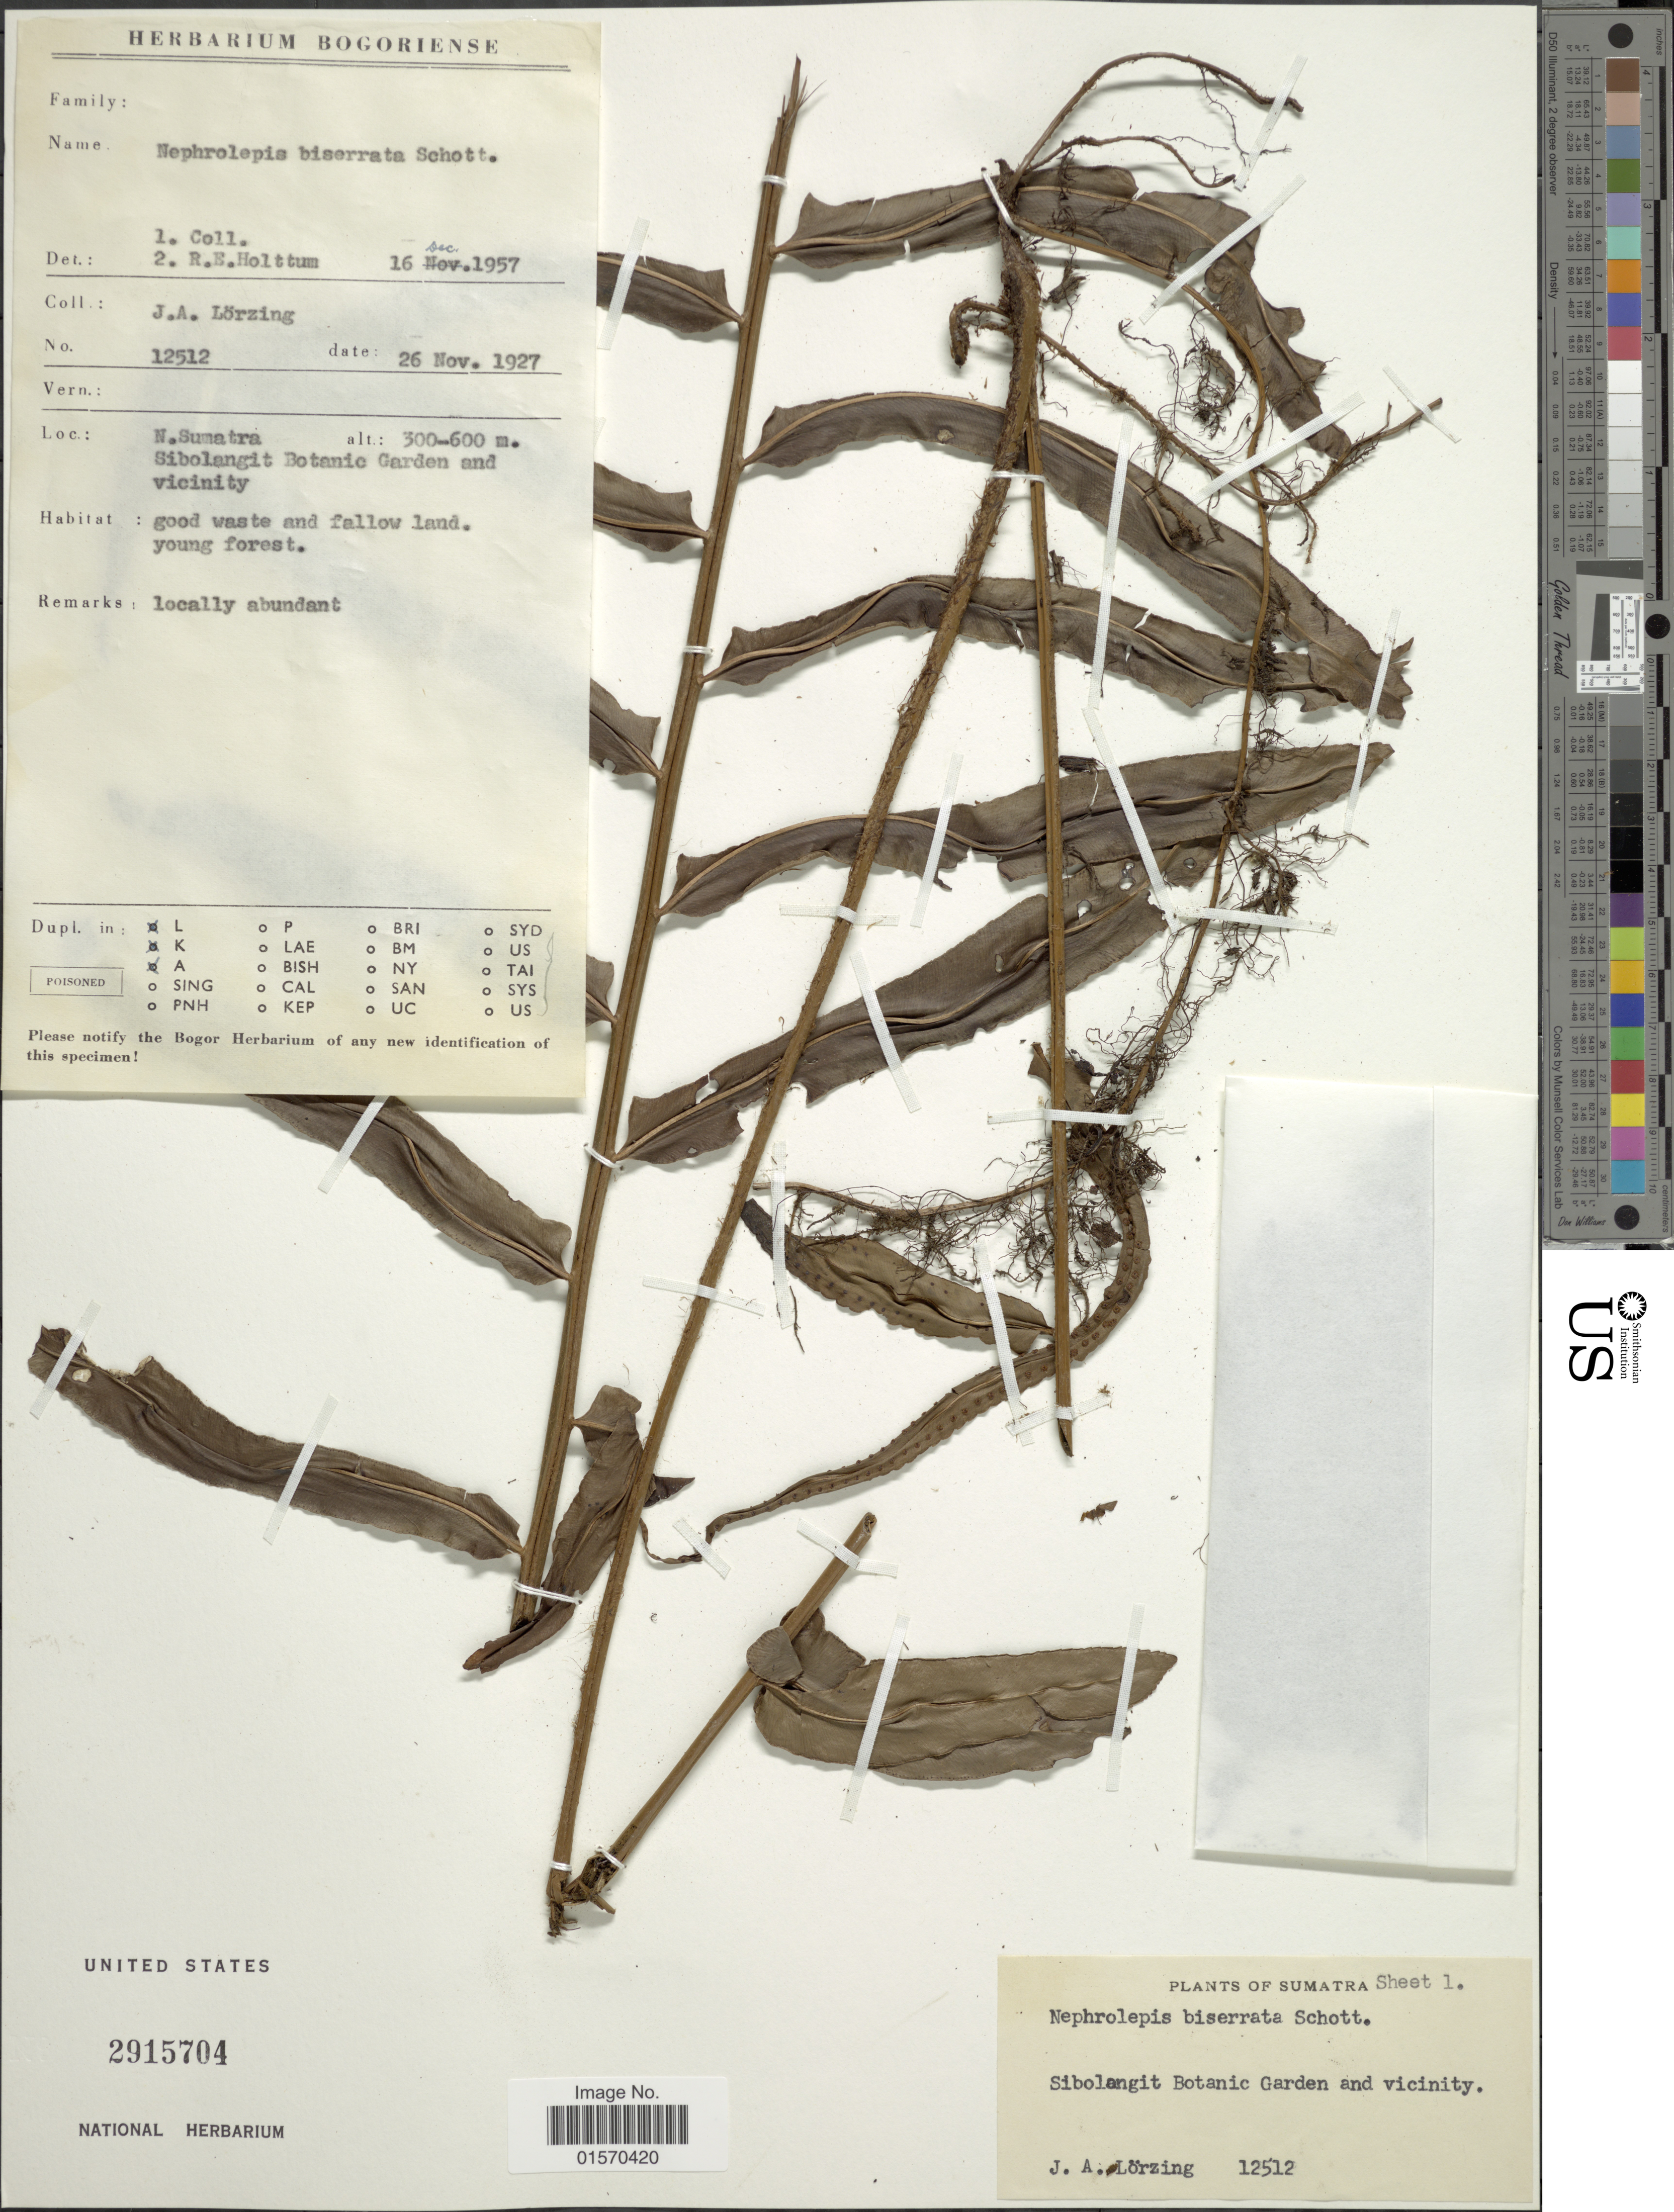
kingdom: Plantae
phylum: Tracheophyta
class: Polypodiopsida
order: Polypodiales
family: Nephrolepidaceae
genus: Nephrolepis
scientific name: Nephrolepis biserrata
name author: (Sw.) Schott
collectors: J. Lorzing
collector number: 12512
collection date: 1927-11-26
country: Indonesia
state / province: Sumatra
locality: N. Sumatra. Sibolangit Botanic and vicinity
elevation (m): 300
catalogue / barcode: US 2915704